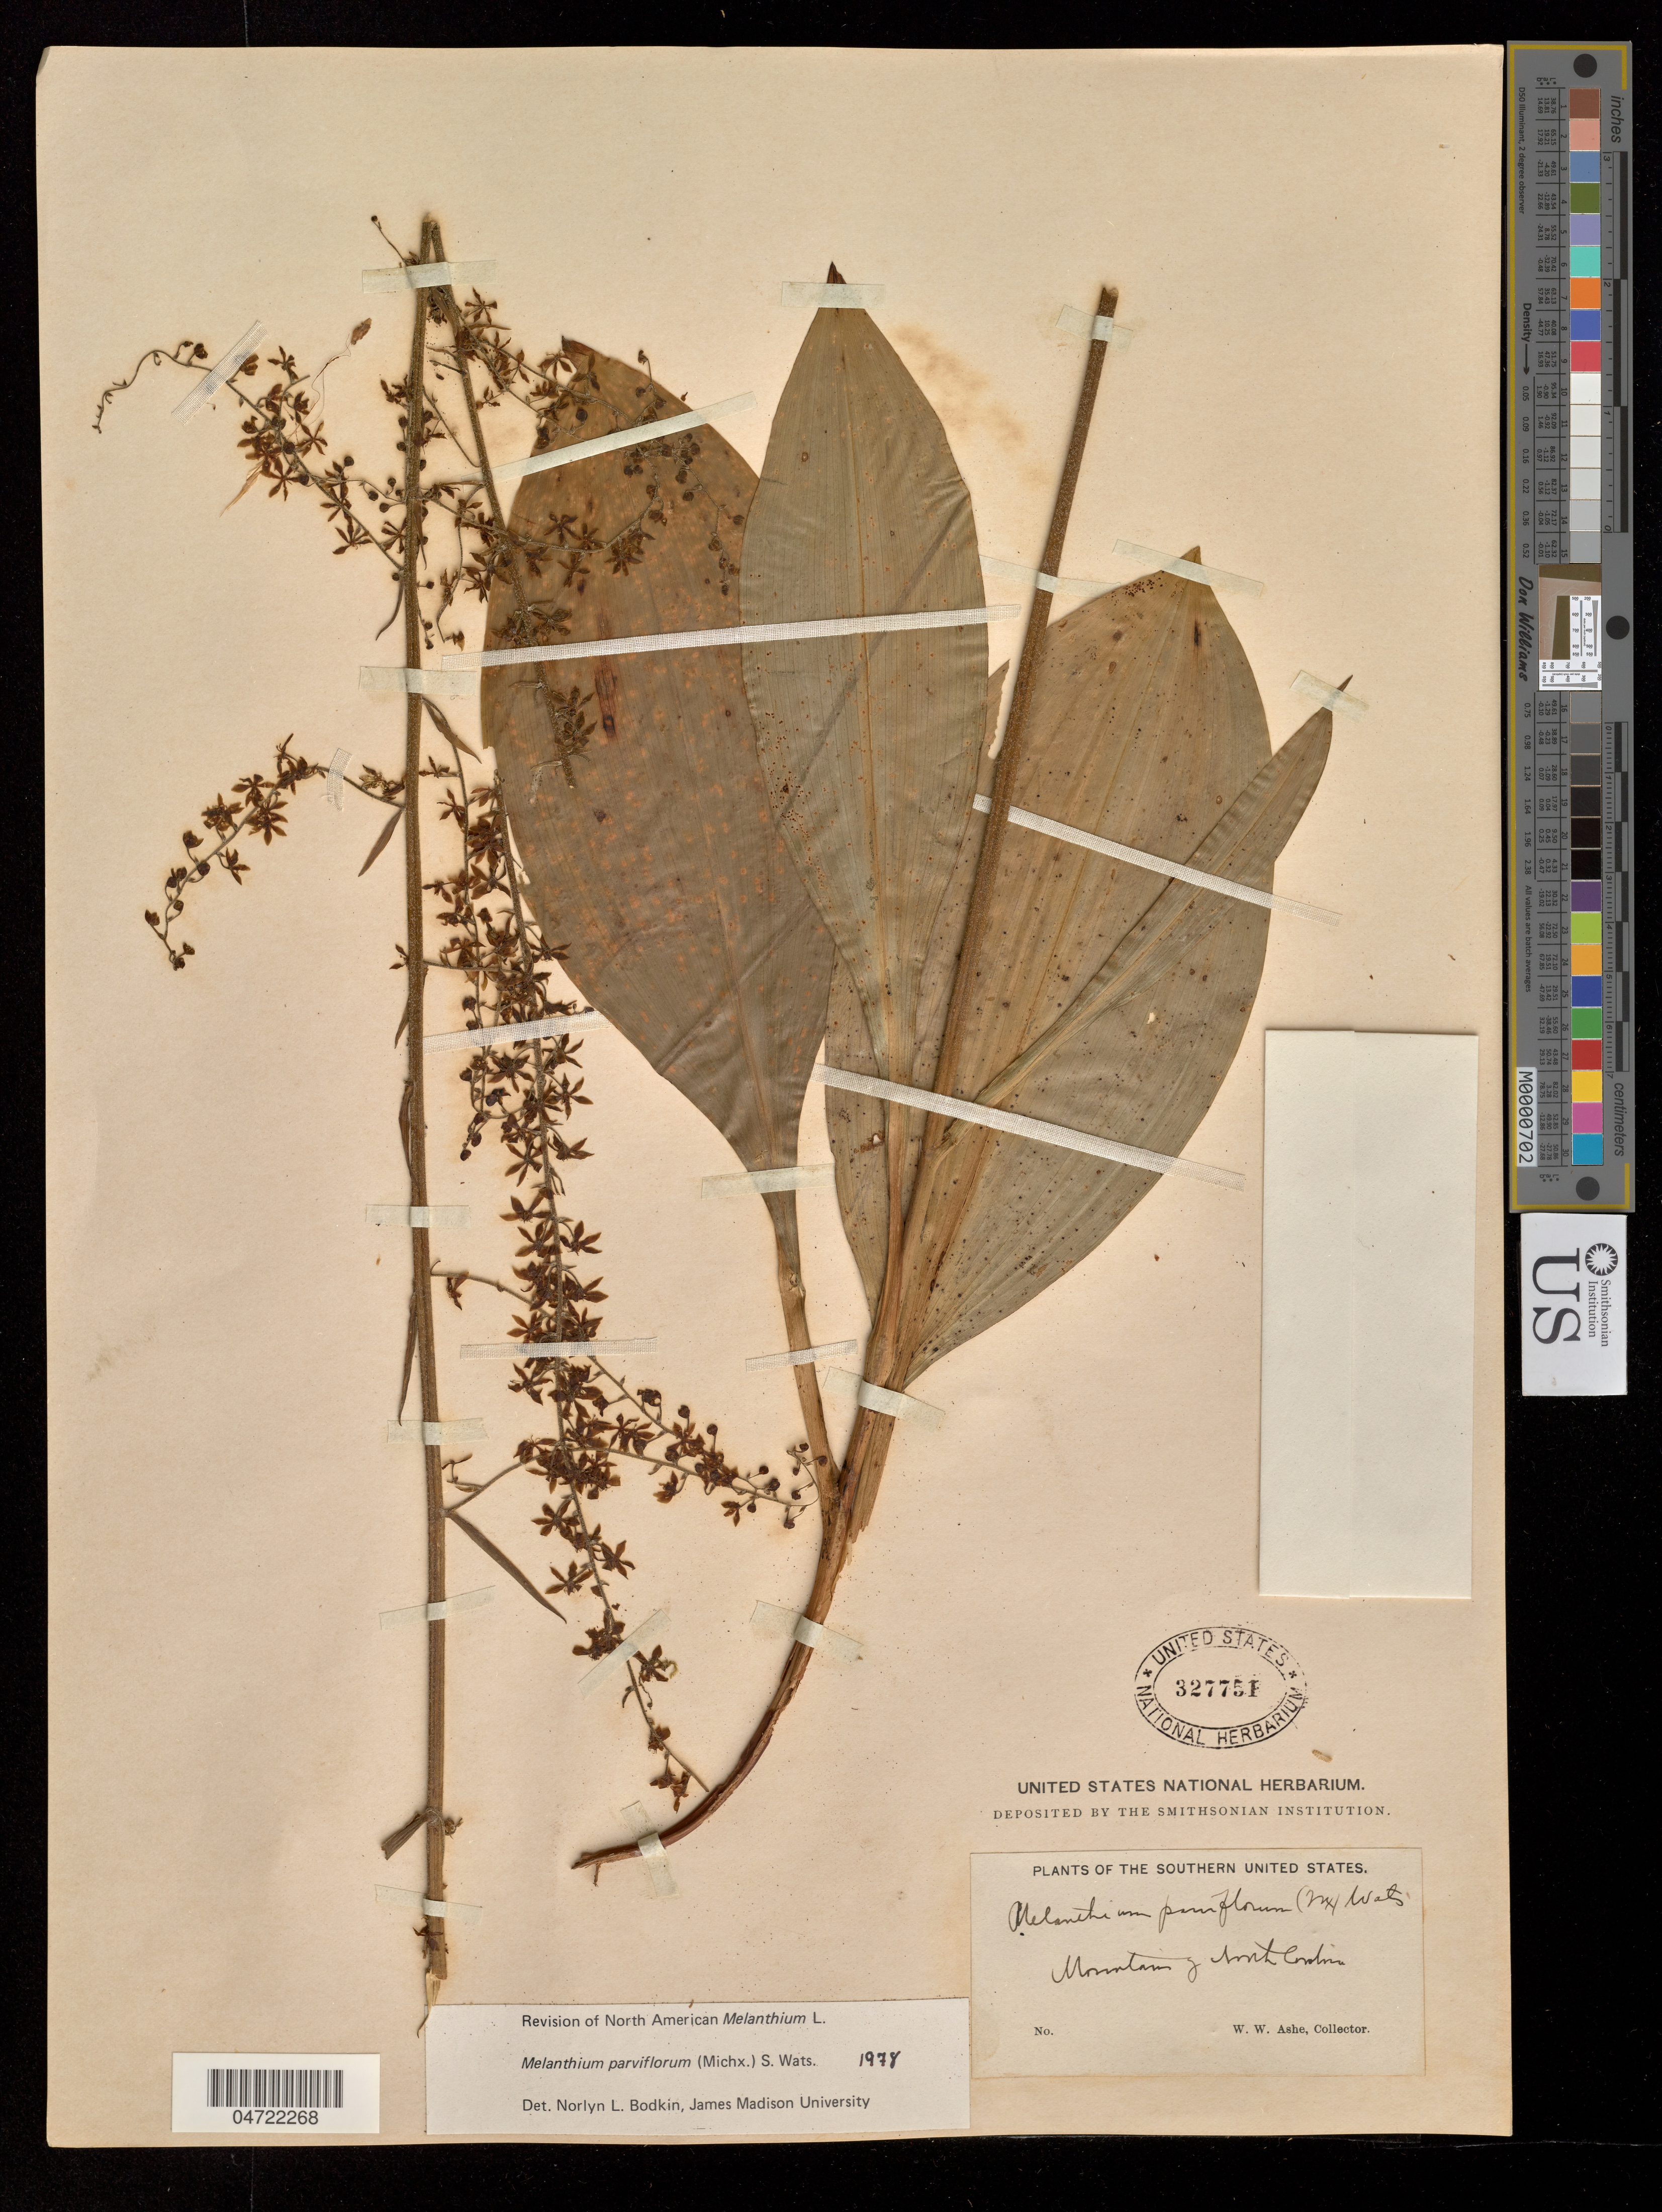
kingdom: Plantae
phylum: Tracheophyta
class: Liliopsida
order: Liliales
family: Melanthiaceae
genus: Melanthium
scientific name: Melanthium parviflorum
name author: (Michx.) S. Watson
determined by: Bodkin, N. L.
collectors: W. W. Ashe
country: United States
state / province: North Carolina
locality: Mountains of North Carolina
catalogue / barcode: US 327751